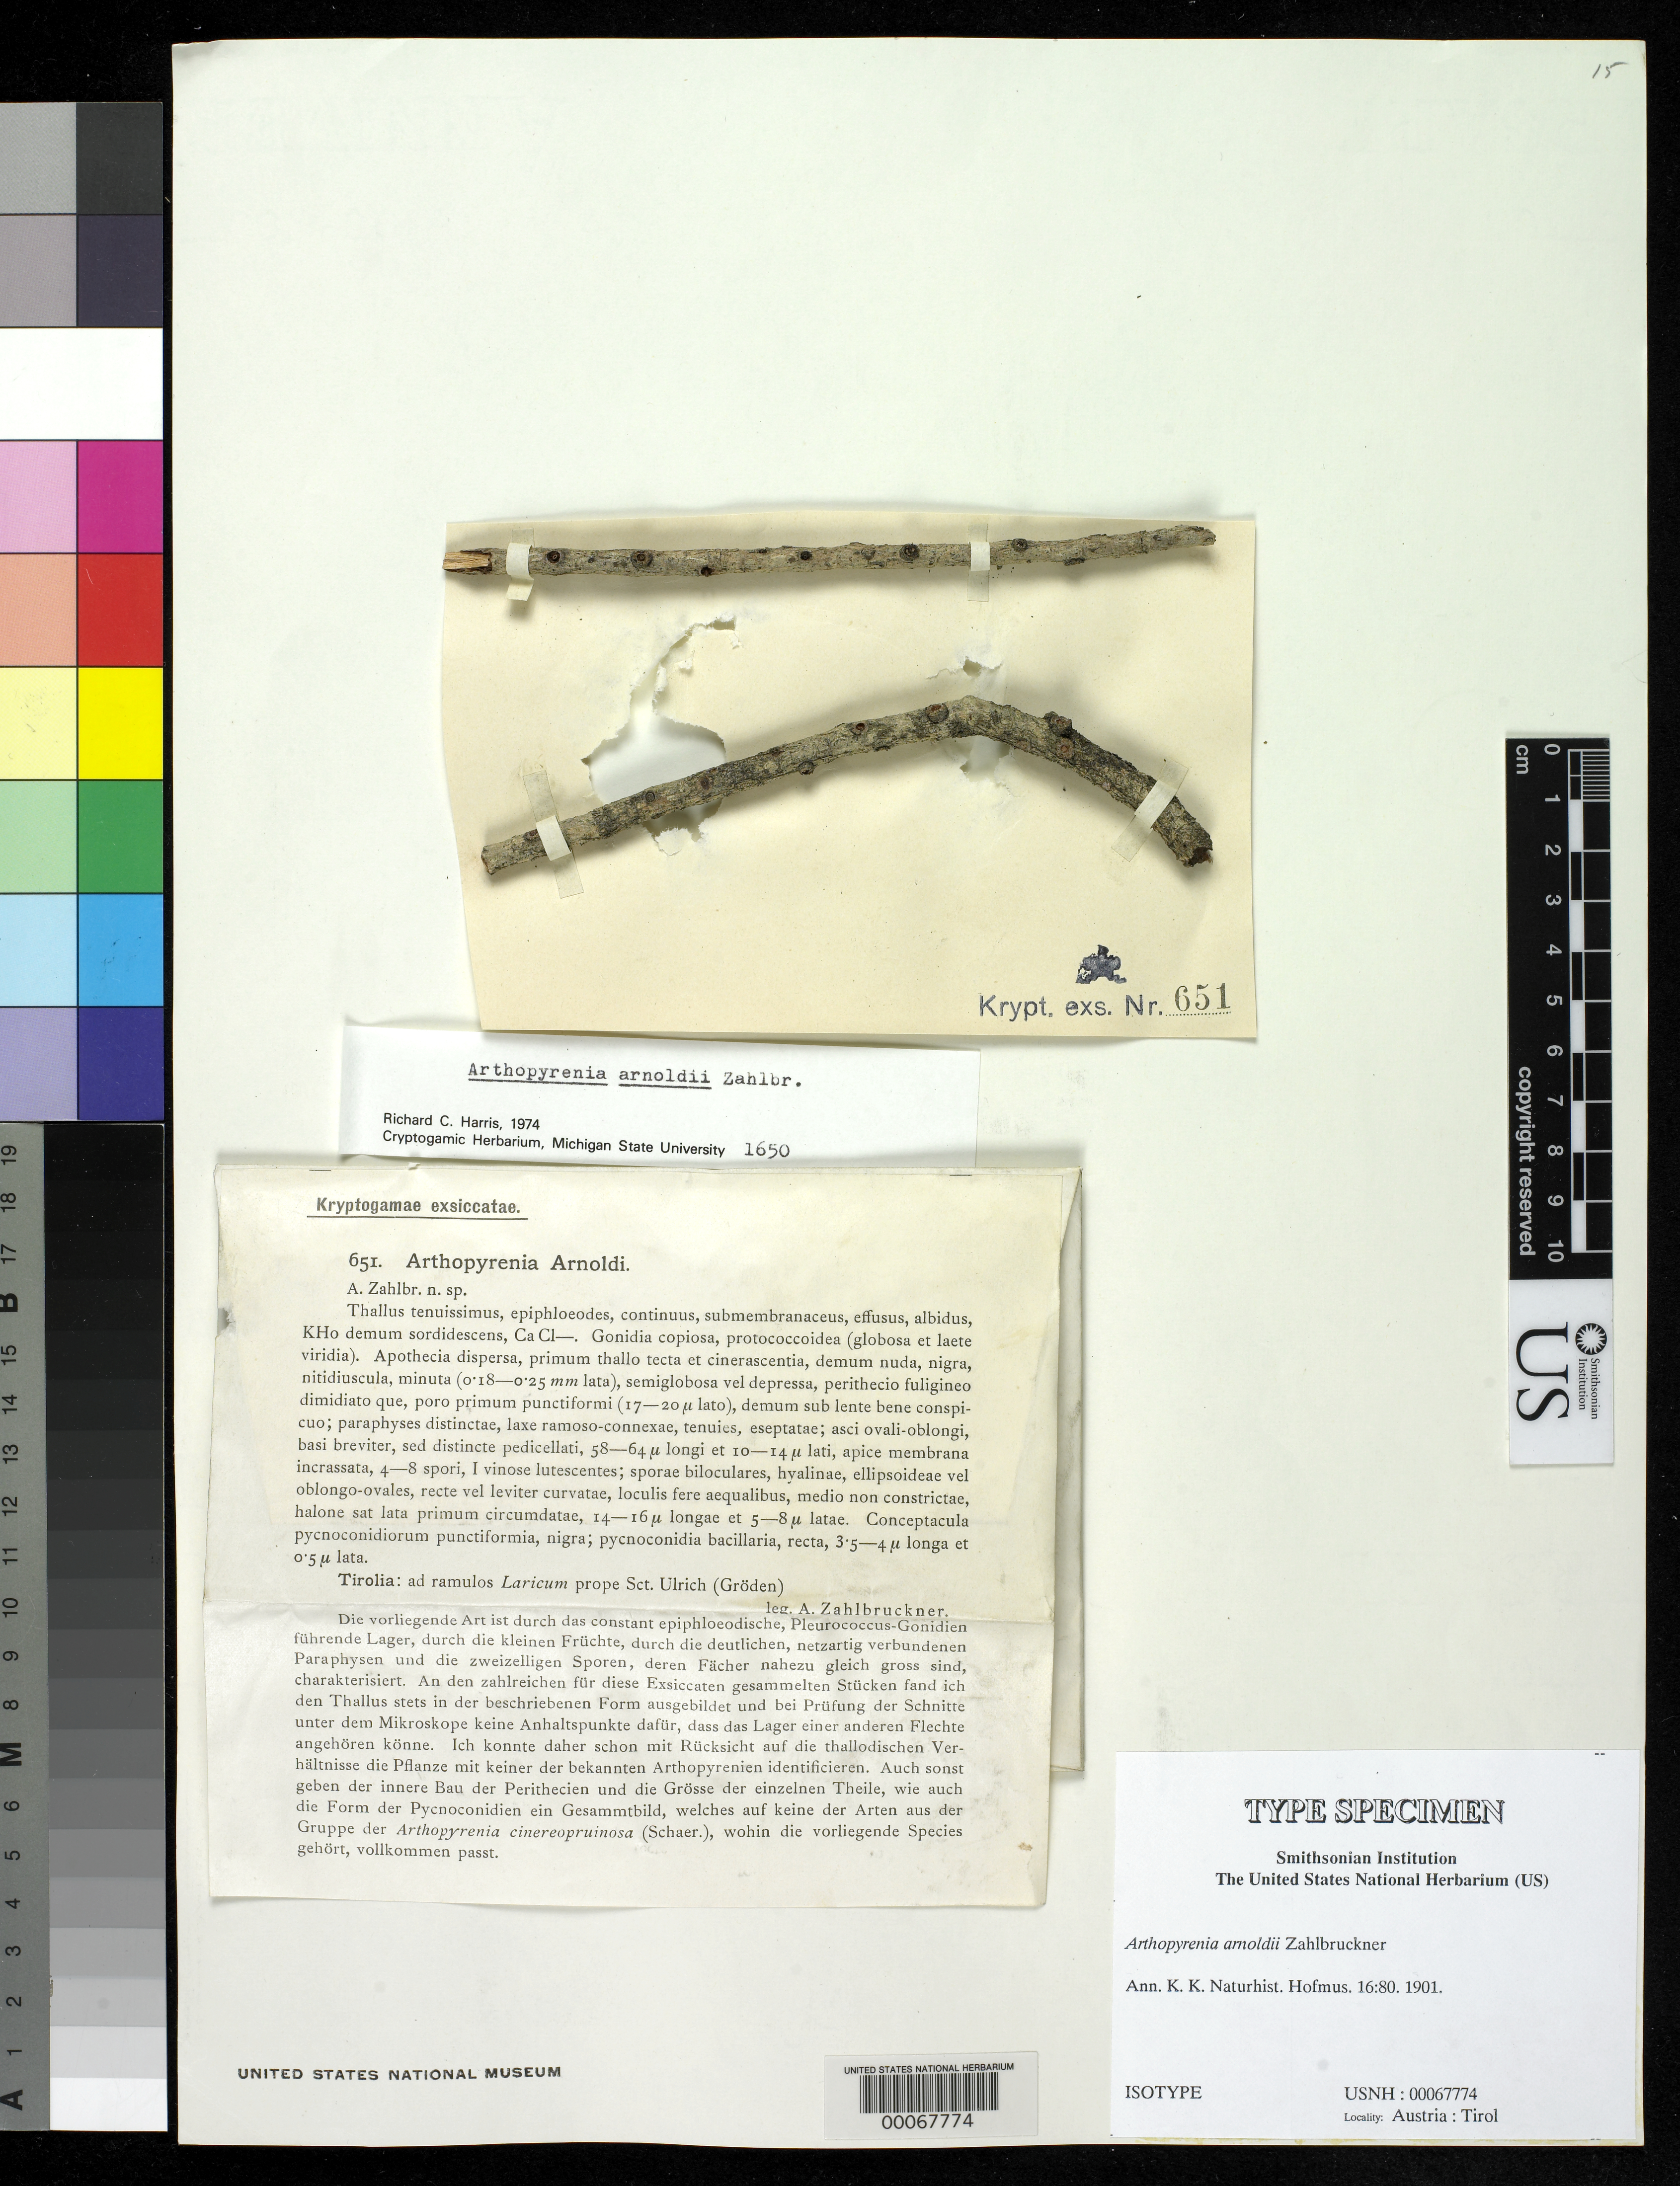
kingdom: Fungi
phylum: Ascomycota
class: Dothideomycetes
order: Pleosporales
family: Arthopyreniaceae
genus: Arthopyrenia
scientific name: Arthopyrenia arnoldii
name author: Zahlbr.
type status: Isotype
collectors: A. Zahlbruckner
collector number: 651 (Krypt. Exsicc.)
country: Austria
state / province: Tirol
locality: Tirola: ad ramulos laricum prope St. Ulrich (Groden). [Tyrol, on Larix branches near St. Ulrich (Groden)]